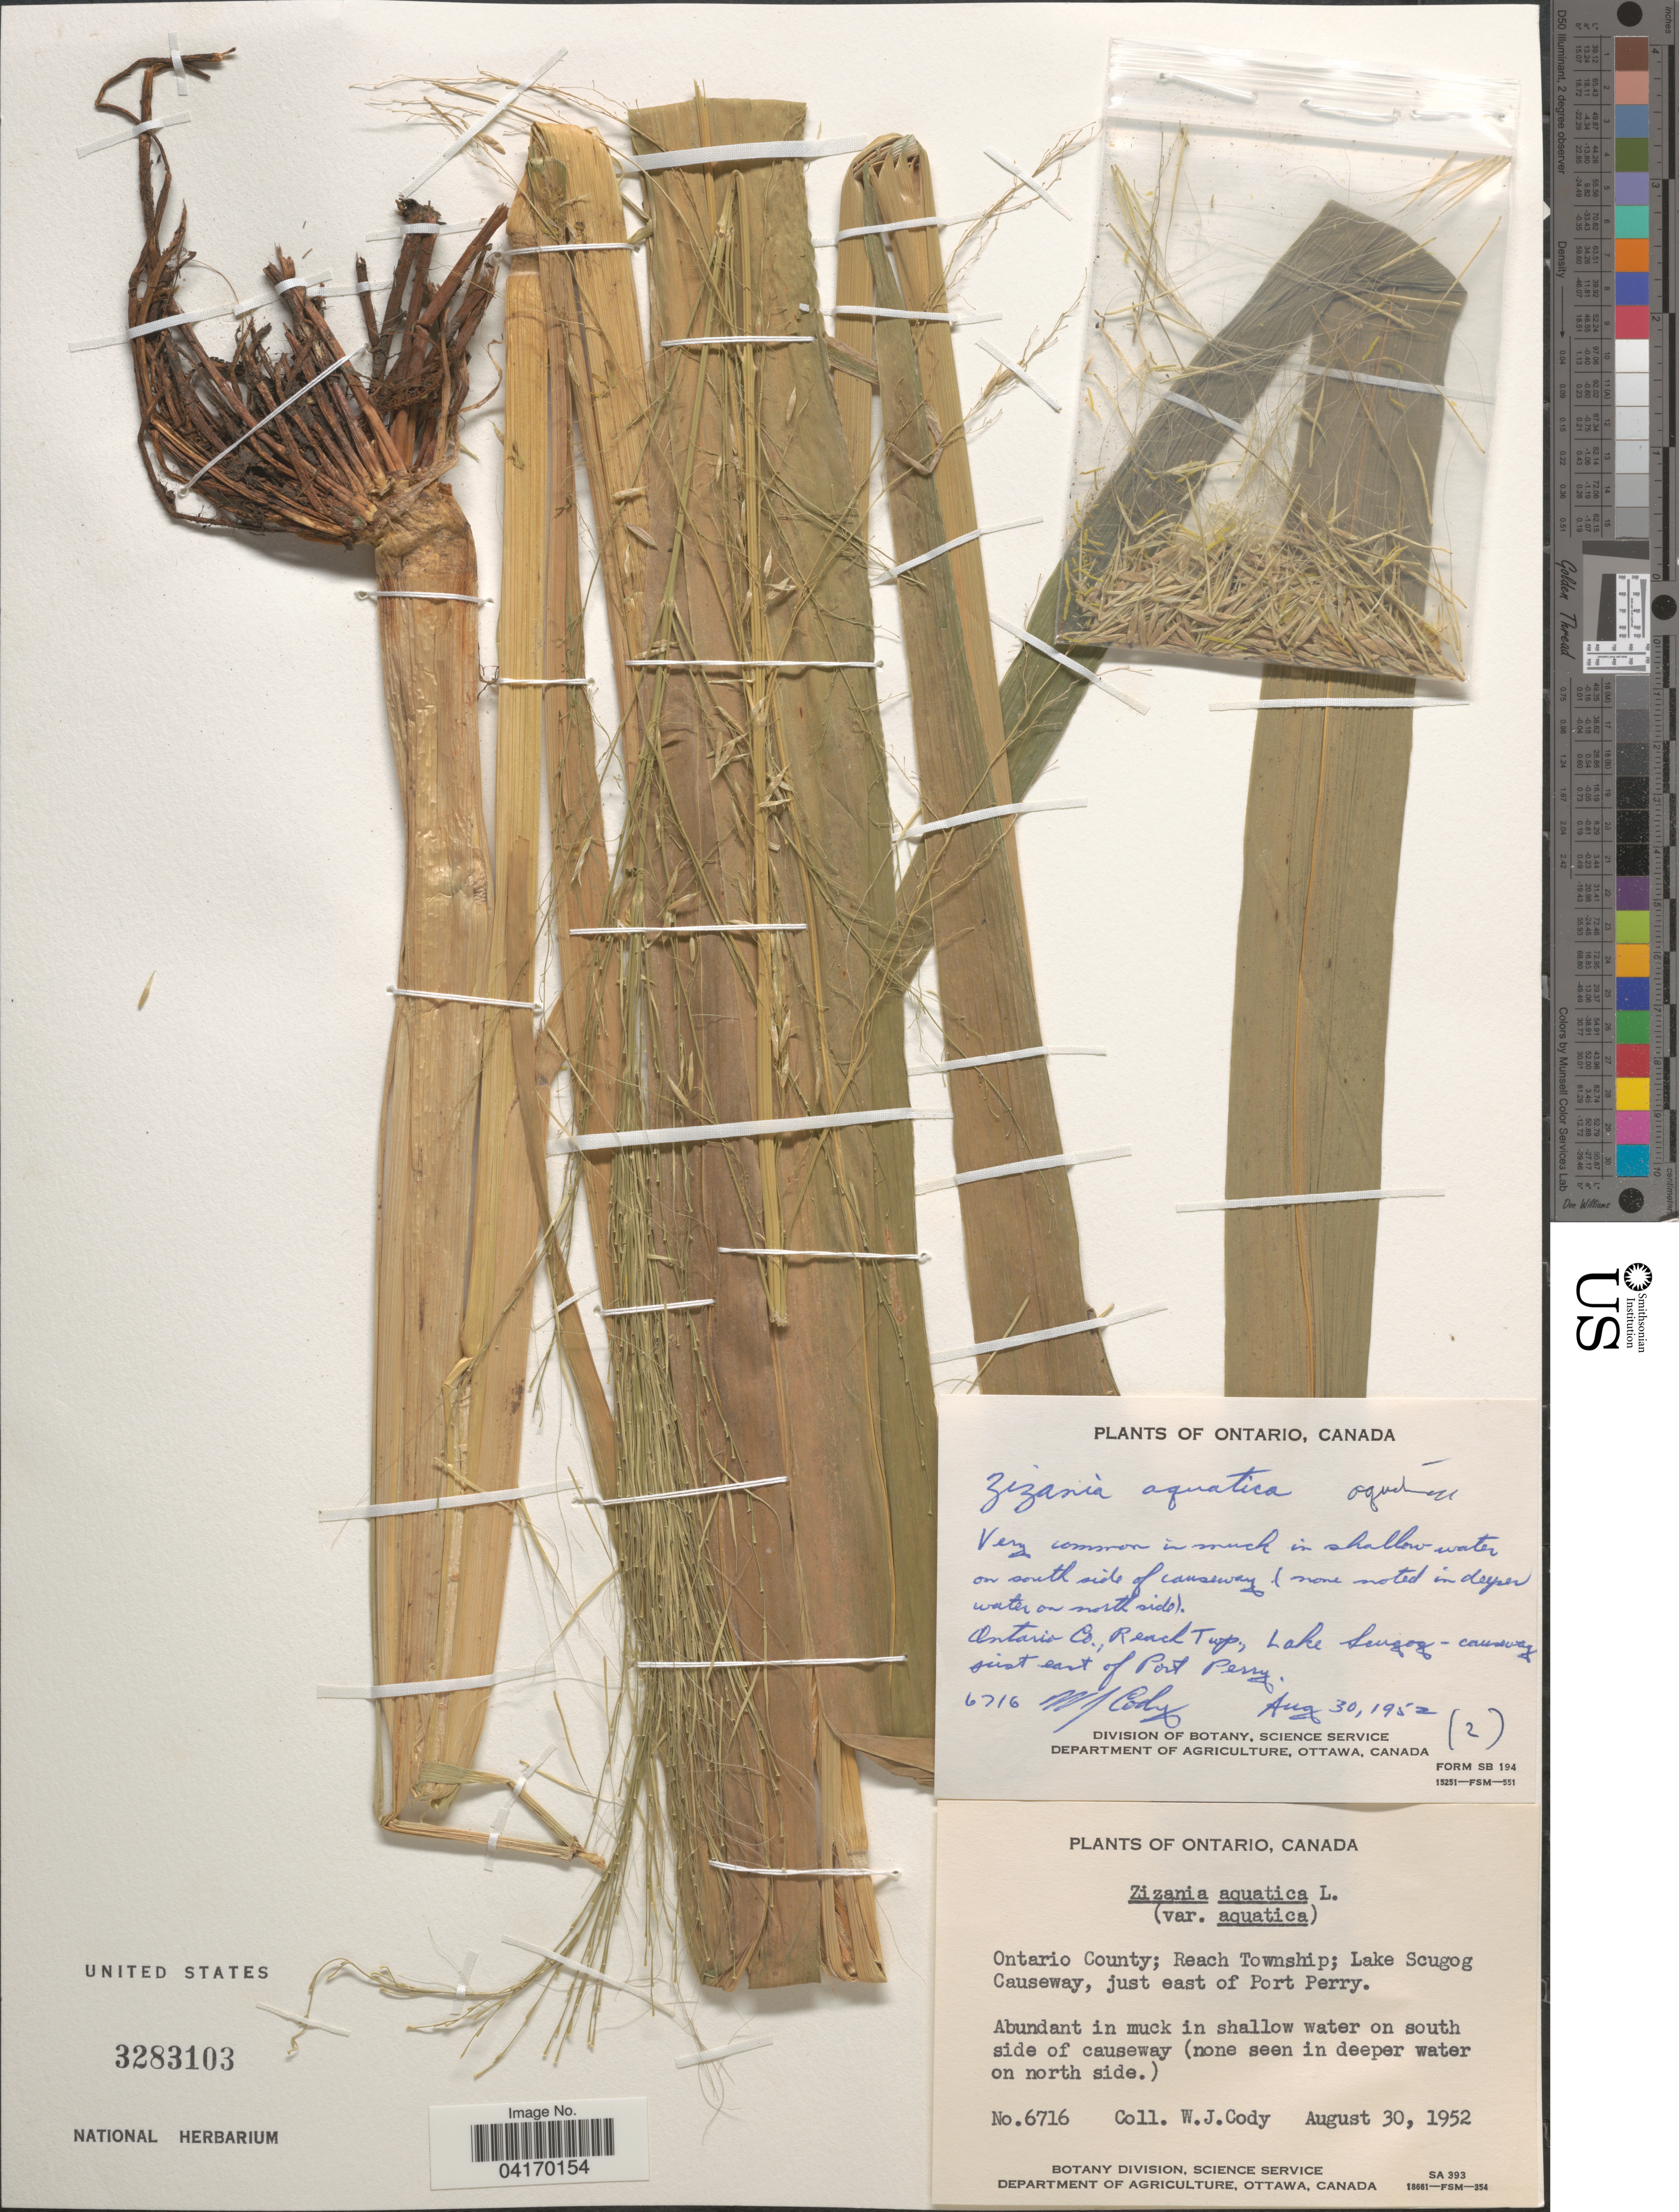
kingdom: Plantae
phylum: Tracheophyta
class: Liliopsida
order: Poales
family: Poaceae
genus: Zizania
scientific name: Zizania aquatica var. aquatica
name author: L.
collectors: W. Cody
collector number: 6716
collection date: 1952-08-30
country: Canada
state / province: Ontario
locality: Ontario County; Reach Township; Lake Scugog Causeway, just east of Port Perry. Abundant in muck in shallow water on south side of causeway (none seen in deeper water on north side).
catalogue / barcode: US 3283103